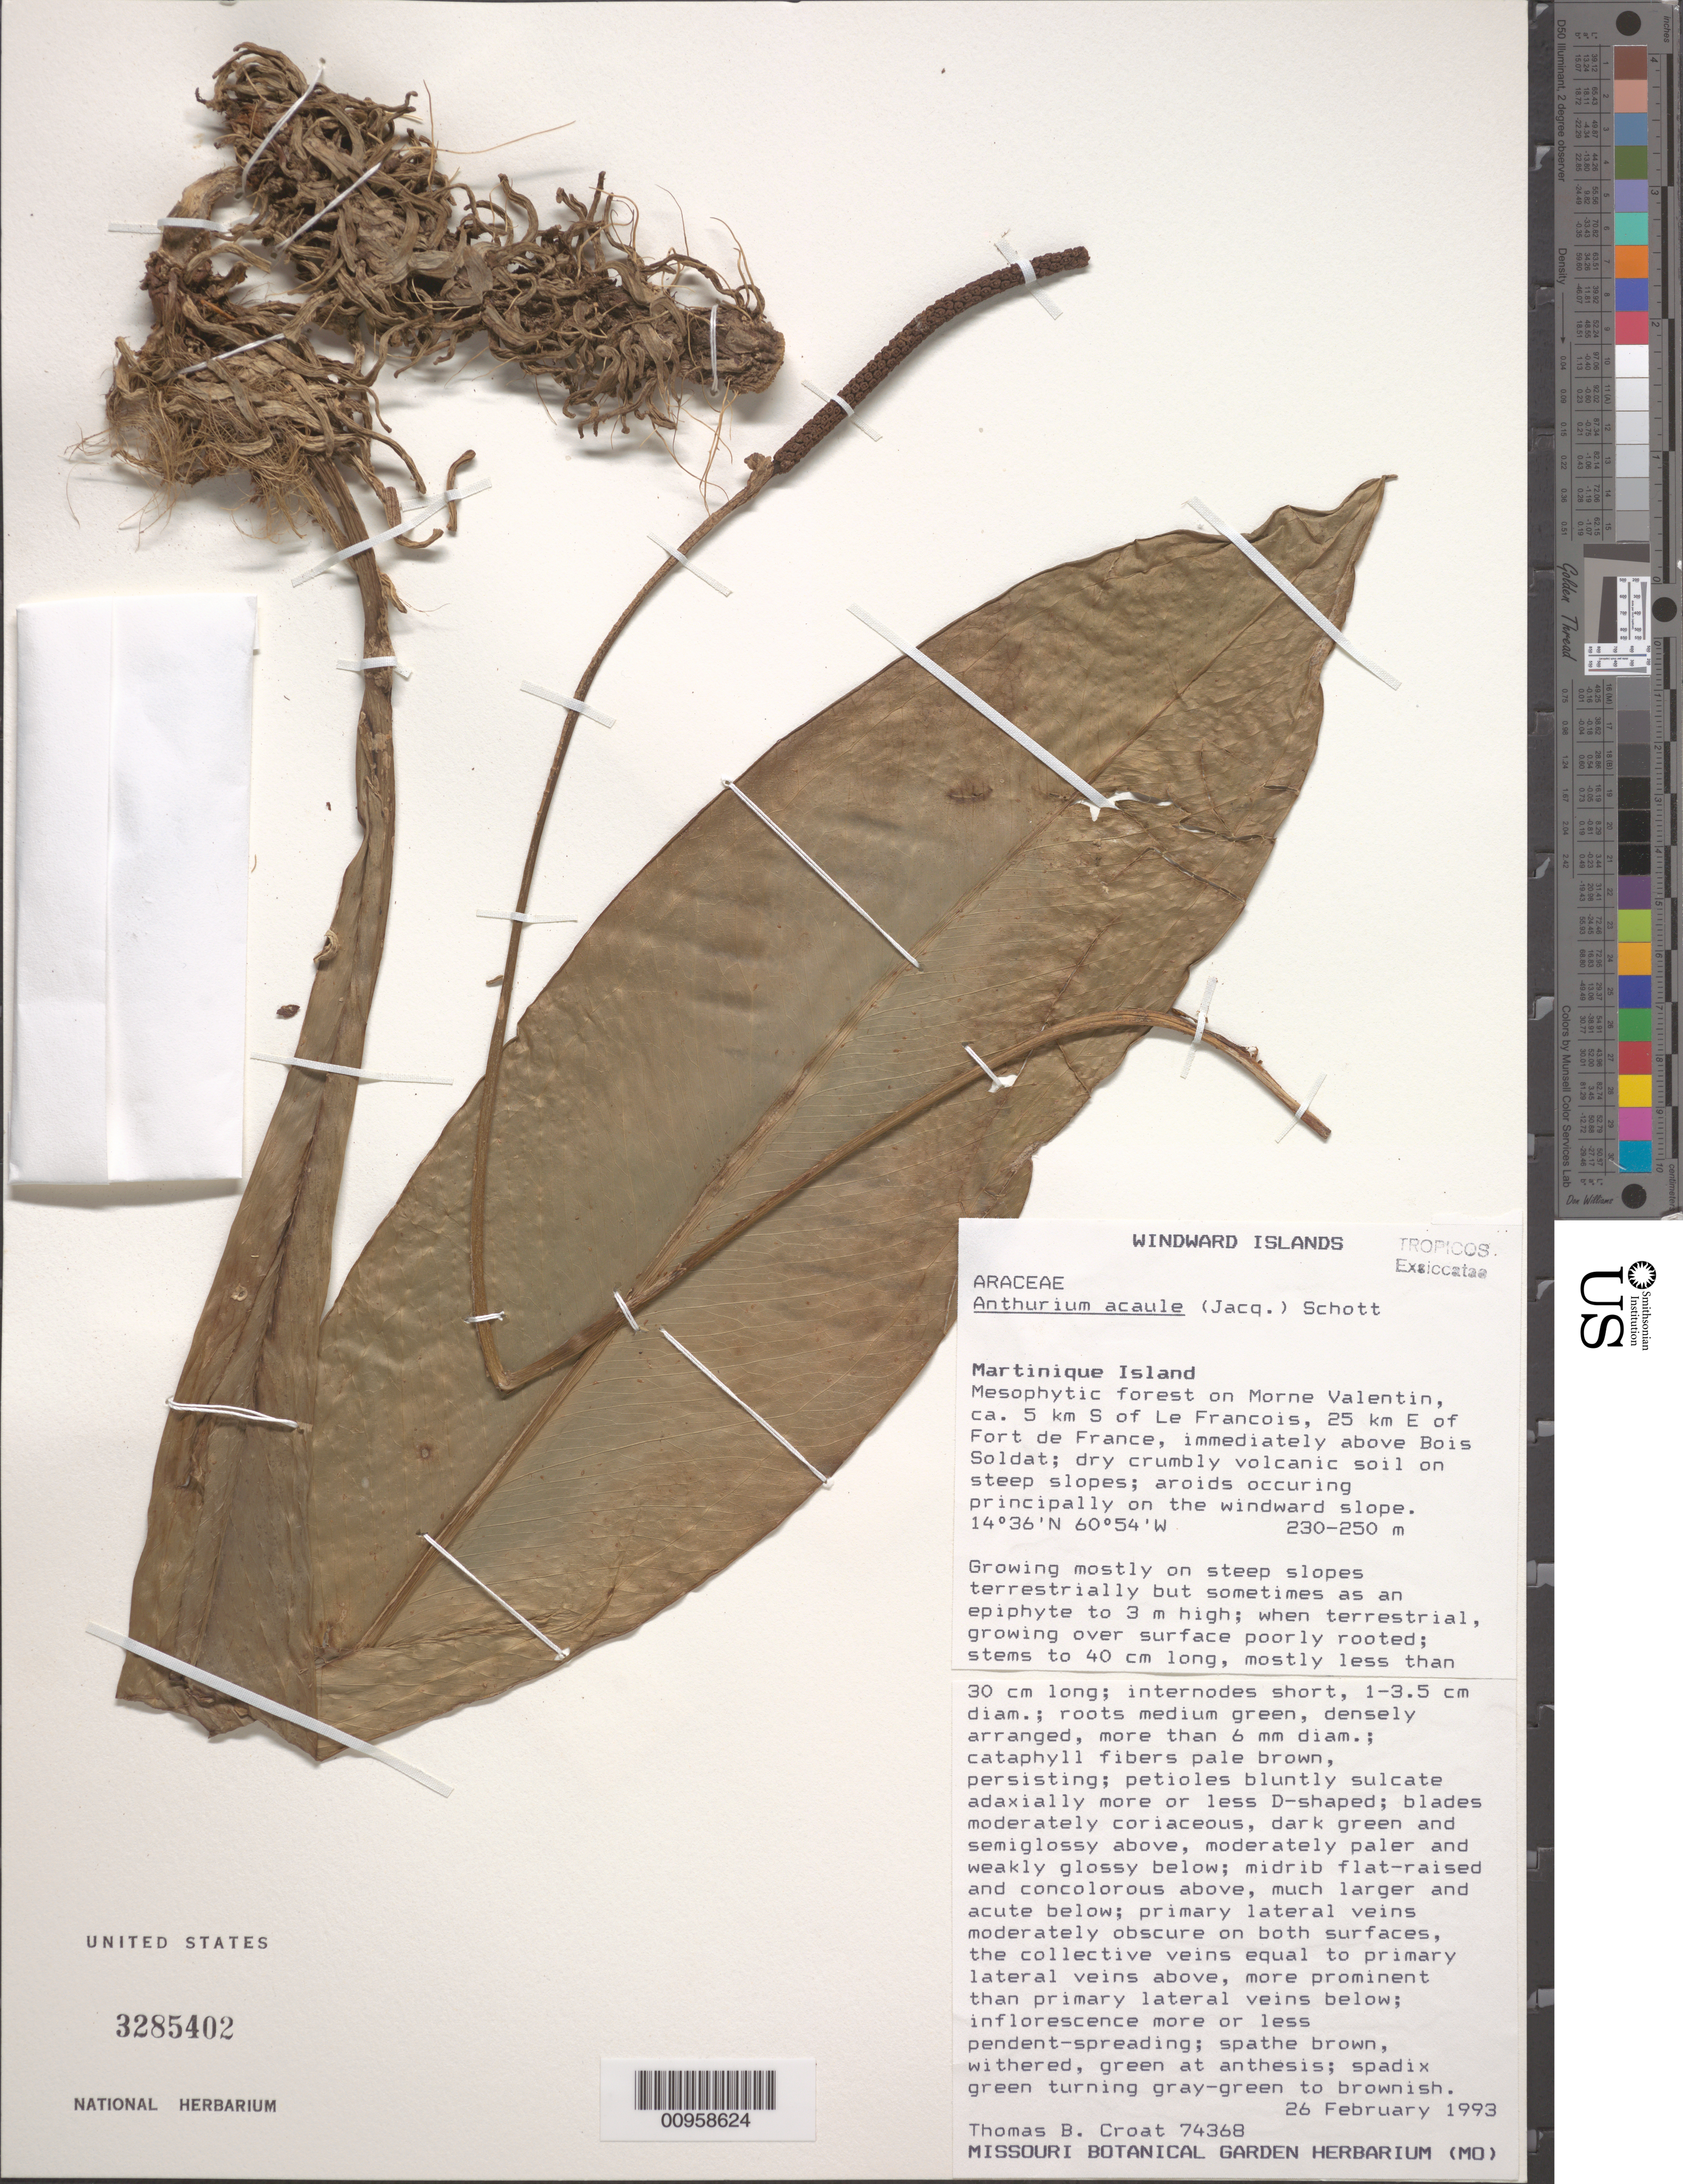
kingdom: Plantae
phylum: Tracheophyta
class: Liliopsida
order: Alismatales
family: Araceae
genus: Anthurium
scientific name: Anthurium acaule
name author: (Jacq.) Schott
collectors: T. B. Croat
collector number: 74368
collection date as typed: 26 Feb 1993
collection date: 1993-02-26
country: Martinique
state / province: Fort-de-France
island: Martinique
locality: Morne Valentin, ca. 5 km S of Le Francois, 25 km E of Fort de France, immediately above Bois Soldat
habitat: Dry crumbly volcanic soil on steep slopes; aroids occuring proncipally on the windward slope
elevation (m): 230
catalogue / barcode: US 3285402